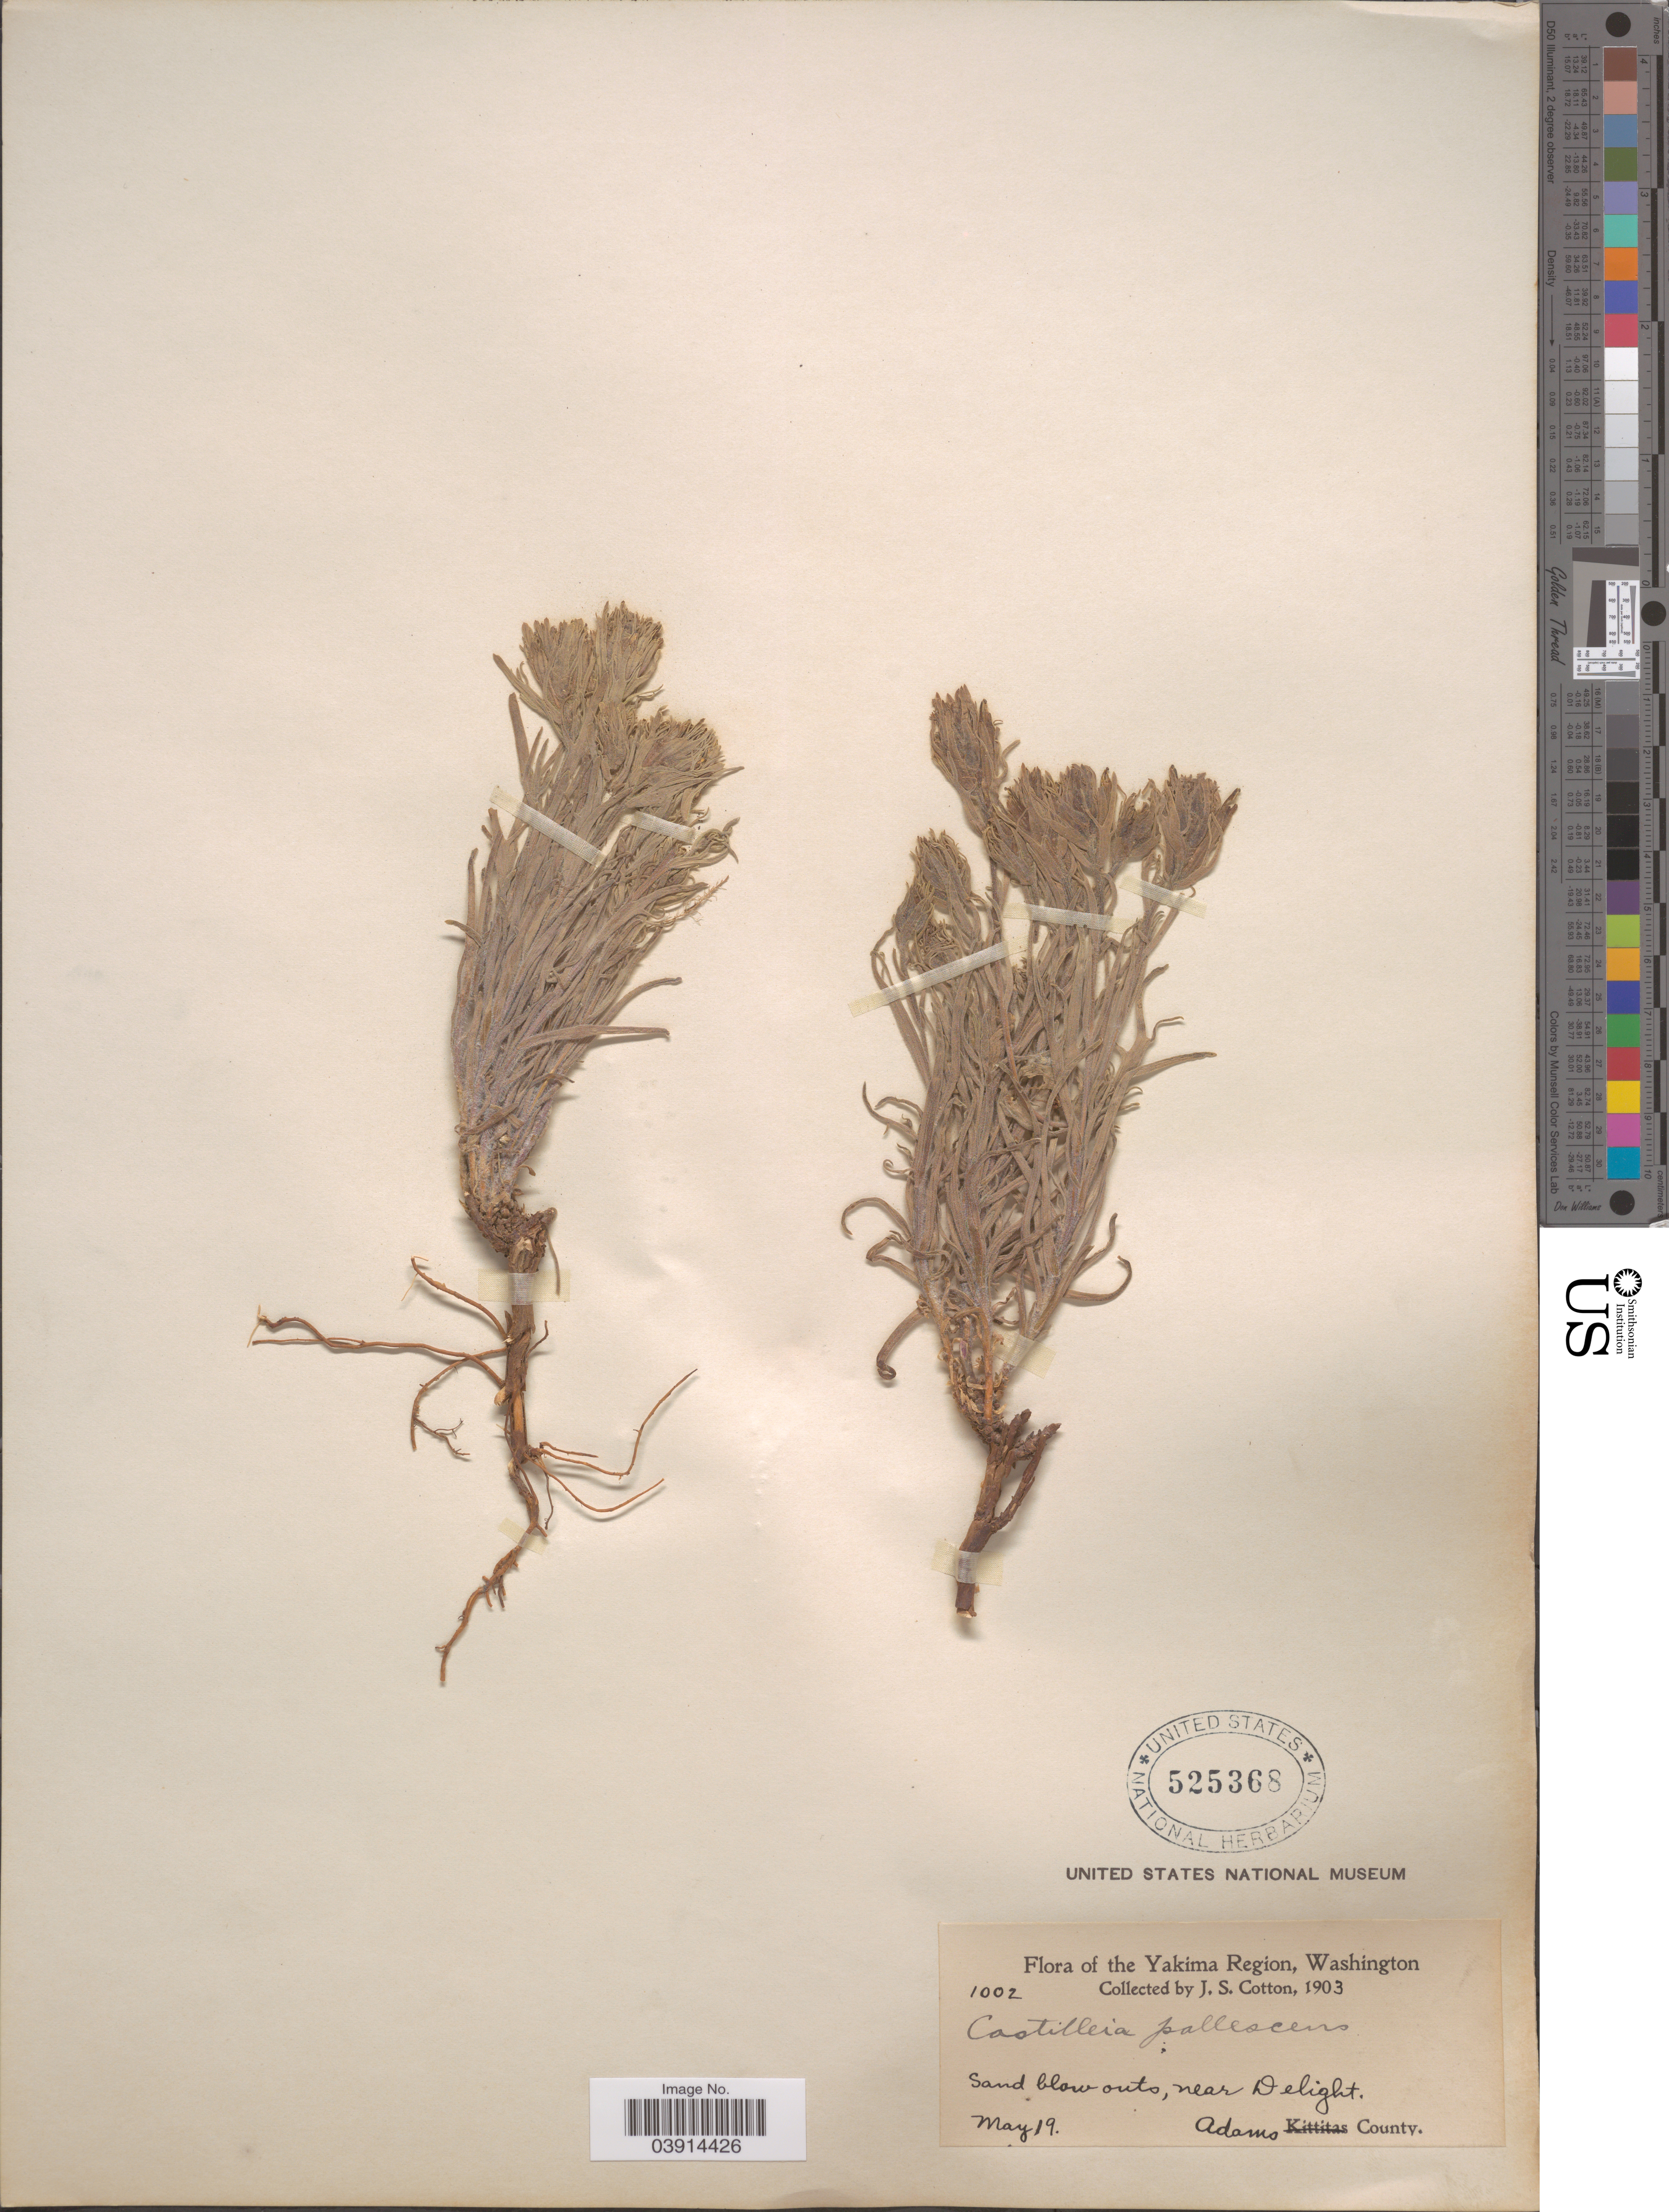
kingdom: Plantae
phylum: Tracheophyta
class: Magnoliopsida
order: Lamiales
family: Orobanchaceae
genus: Castilleja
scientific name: Castilleja thompsonii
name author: Pennell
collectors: J. S. Cotton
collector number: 1002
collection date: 1903-05-19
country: United States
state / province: Washington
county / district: Adams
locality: The Yakima Region. Sand blowouts, near Delight. Adams County.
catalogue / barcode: US 525368